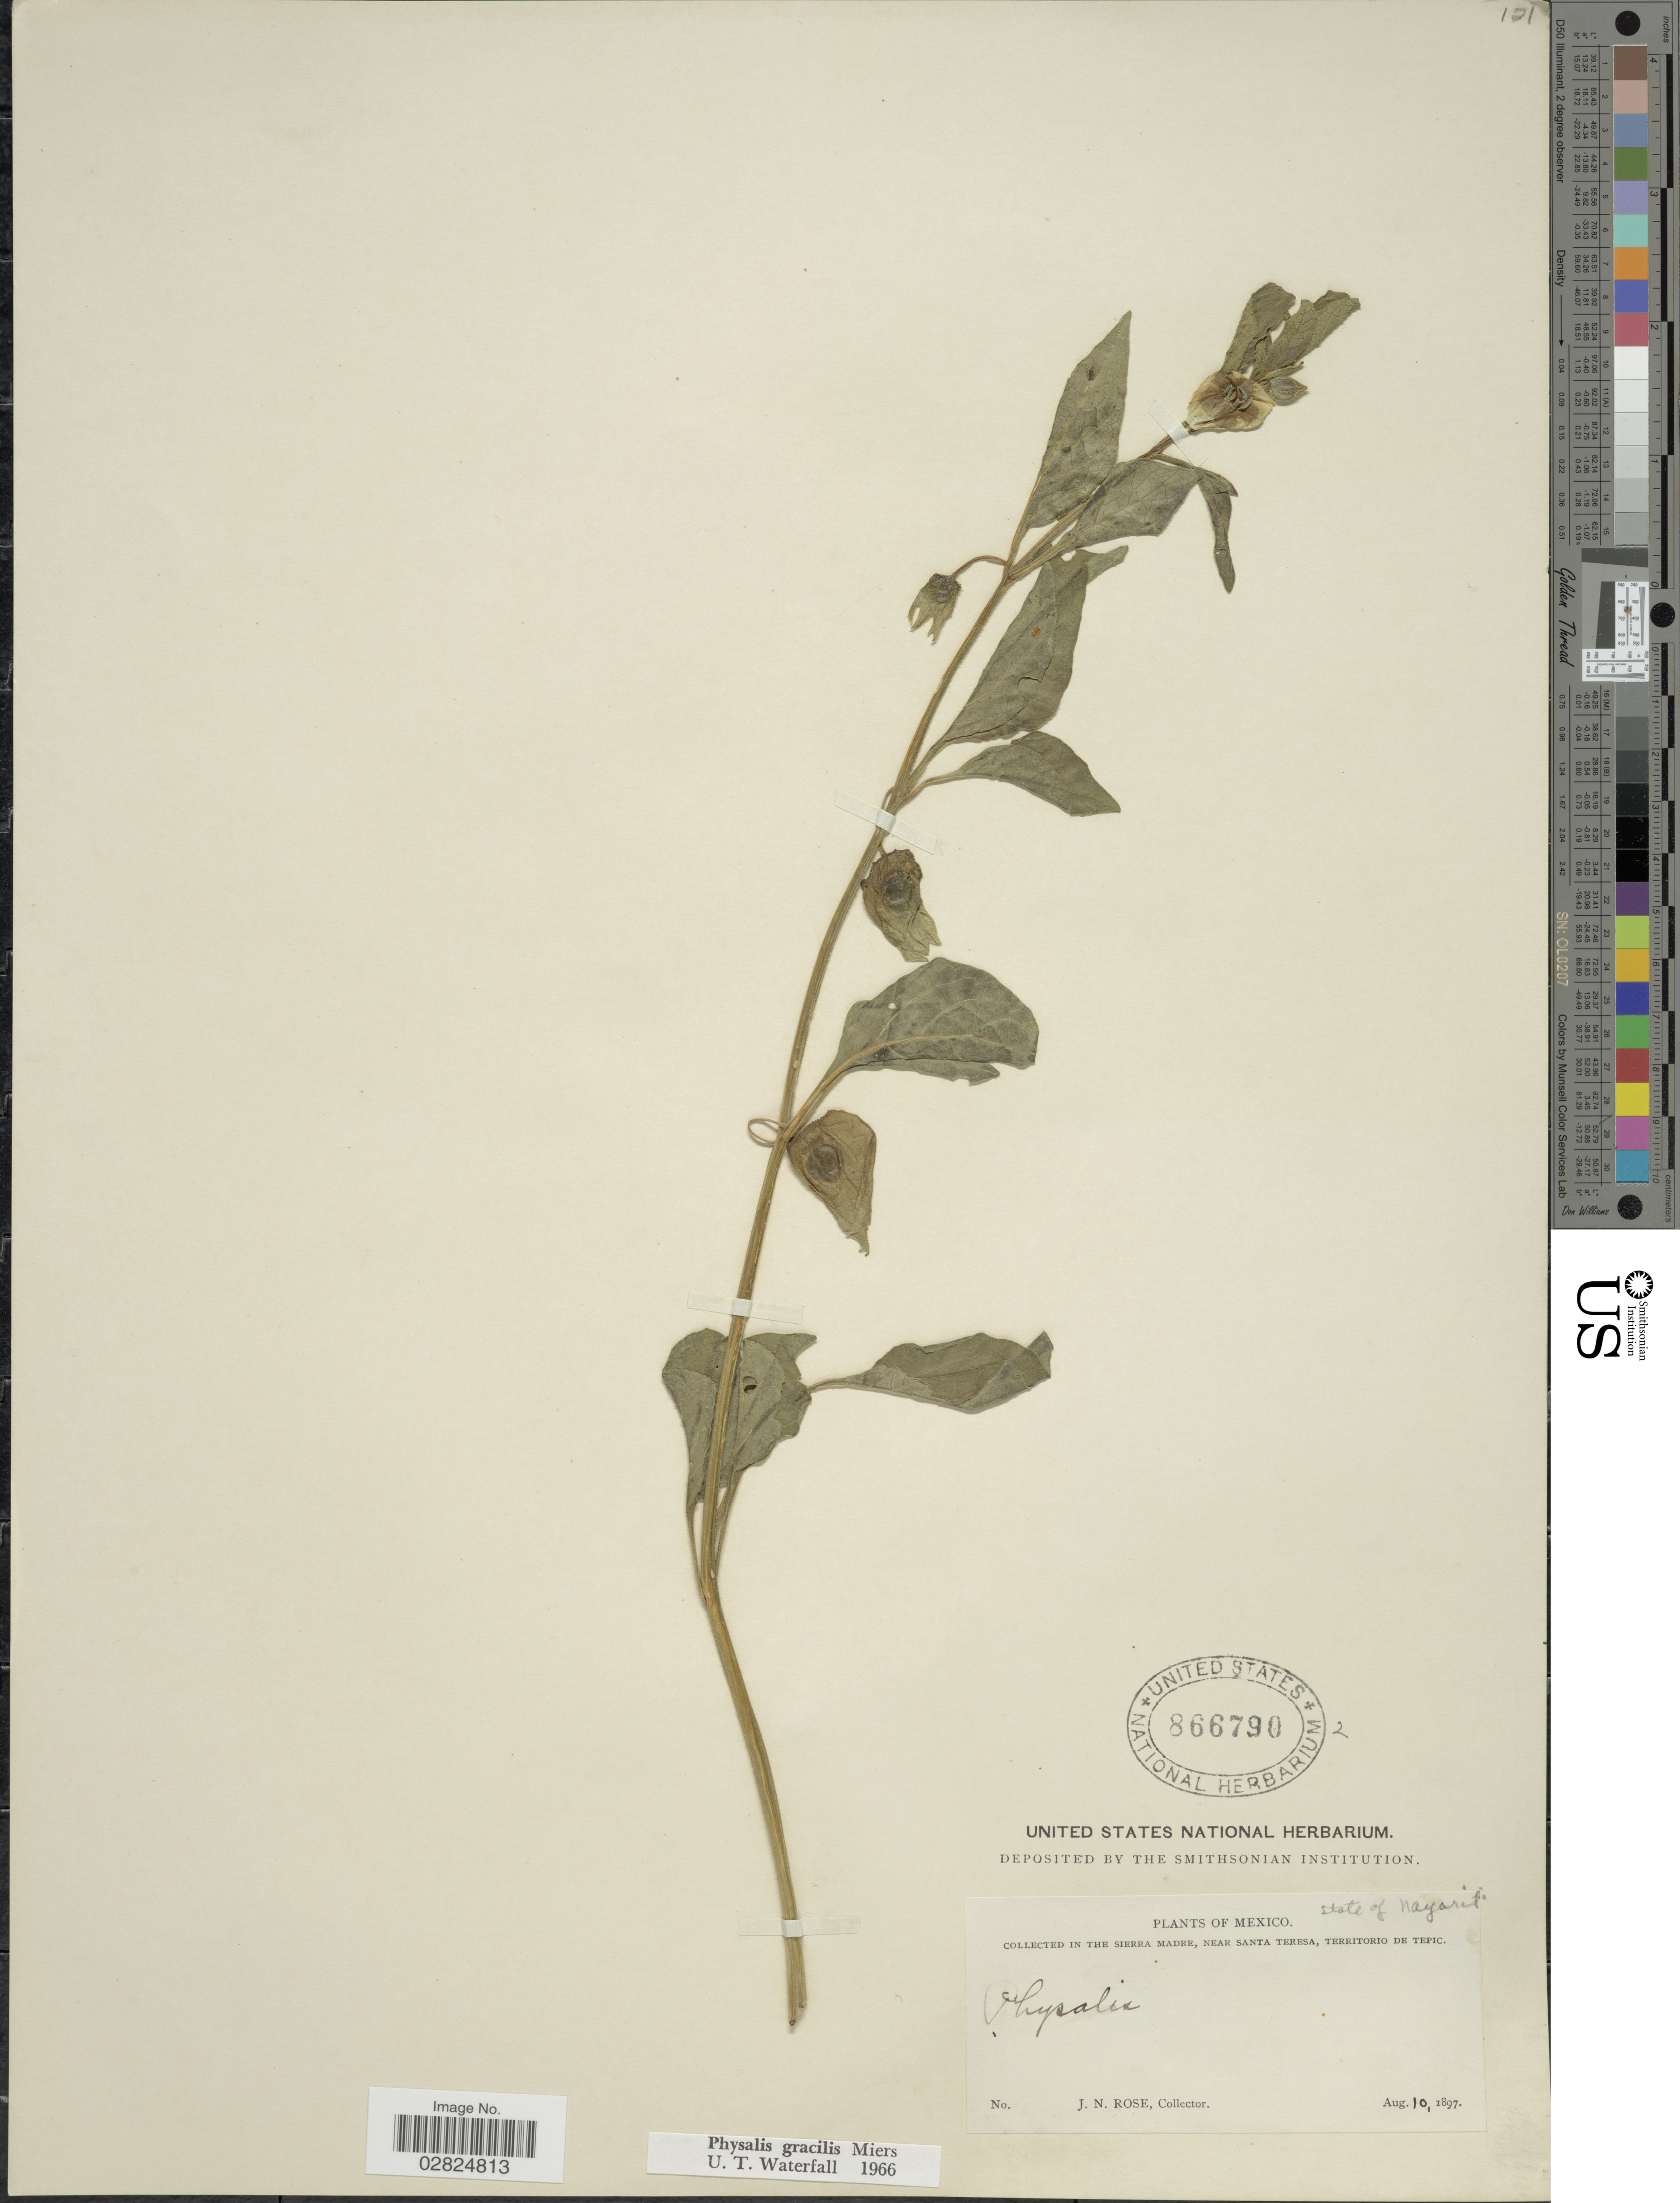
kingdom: Plantae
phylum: Tracheophyta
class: Magnoliopsida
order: Solanales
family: Solanaceae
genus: Physalis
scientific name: Physalis gracilis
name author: Miers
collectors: J. N. Rose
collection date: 1897-08-10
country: Mexico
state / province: Nayarit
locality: Sierra Madre, near Santa Teresa, Territorio de Tepec.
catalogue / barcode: US 866790